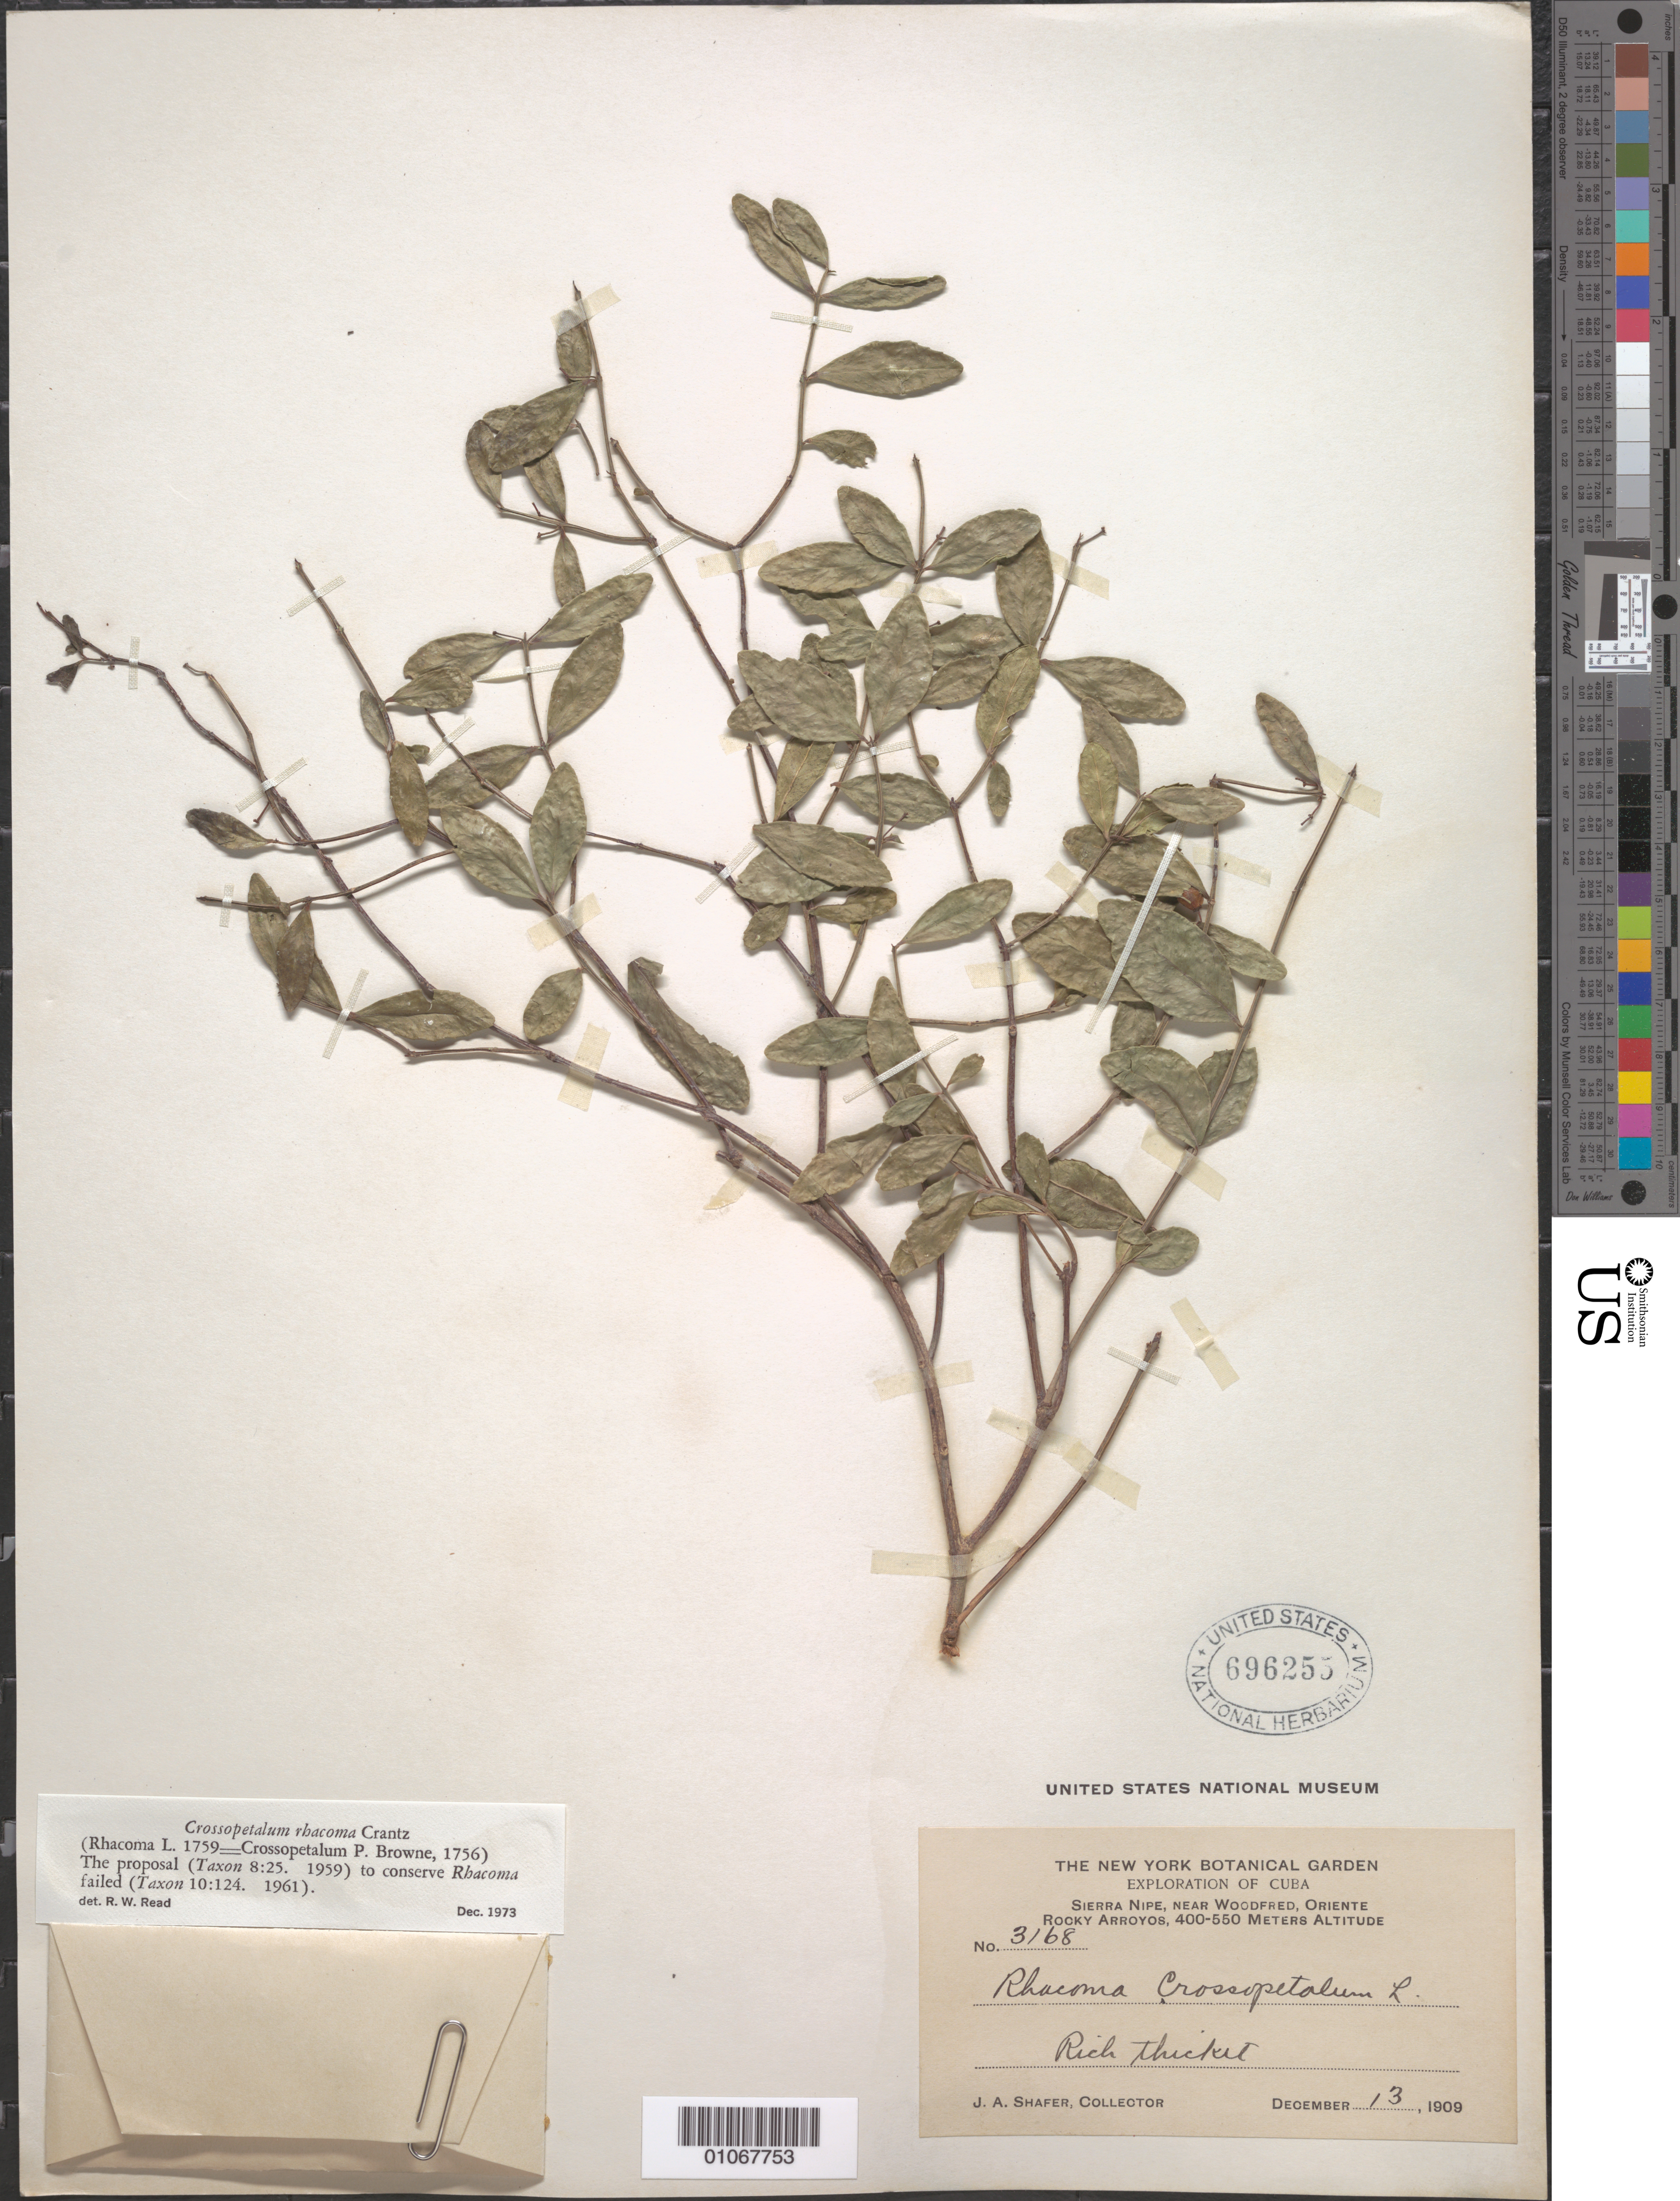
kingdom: Plantae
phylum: Tracheophyta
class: Magnoliopsida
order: Celastrales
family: Celastraceae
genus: Crossopetalum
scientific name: Crossopetalum rhacoma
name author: Crantz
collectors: J. A. Shafer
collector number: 3168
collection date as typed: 13 Dec 1909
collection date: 1909-12-13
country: Cuba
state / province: Oriente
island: Cuba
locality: Rocky Arroyos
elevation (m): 400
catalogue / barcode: US 696255